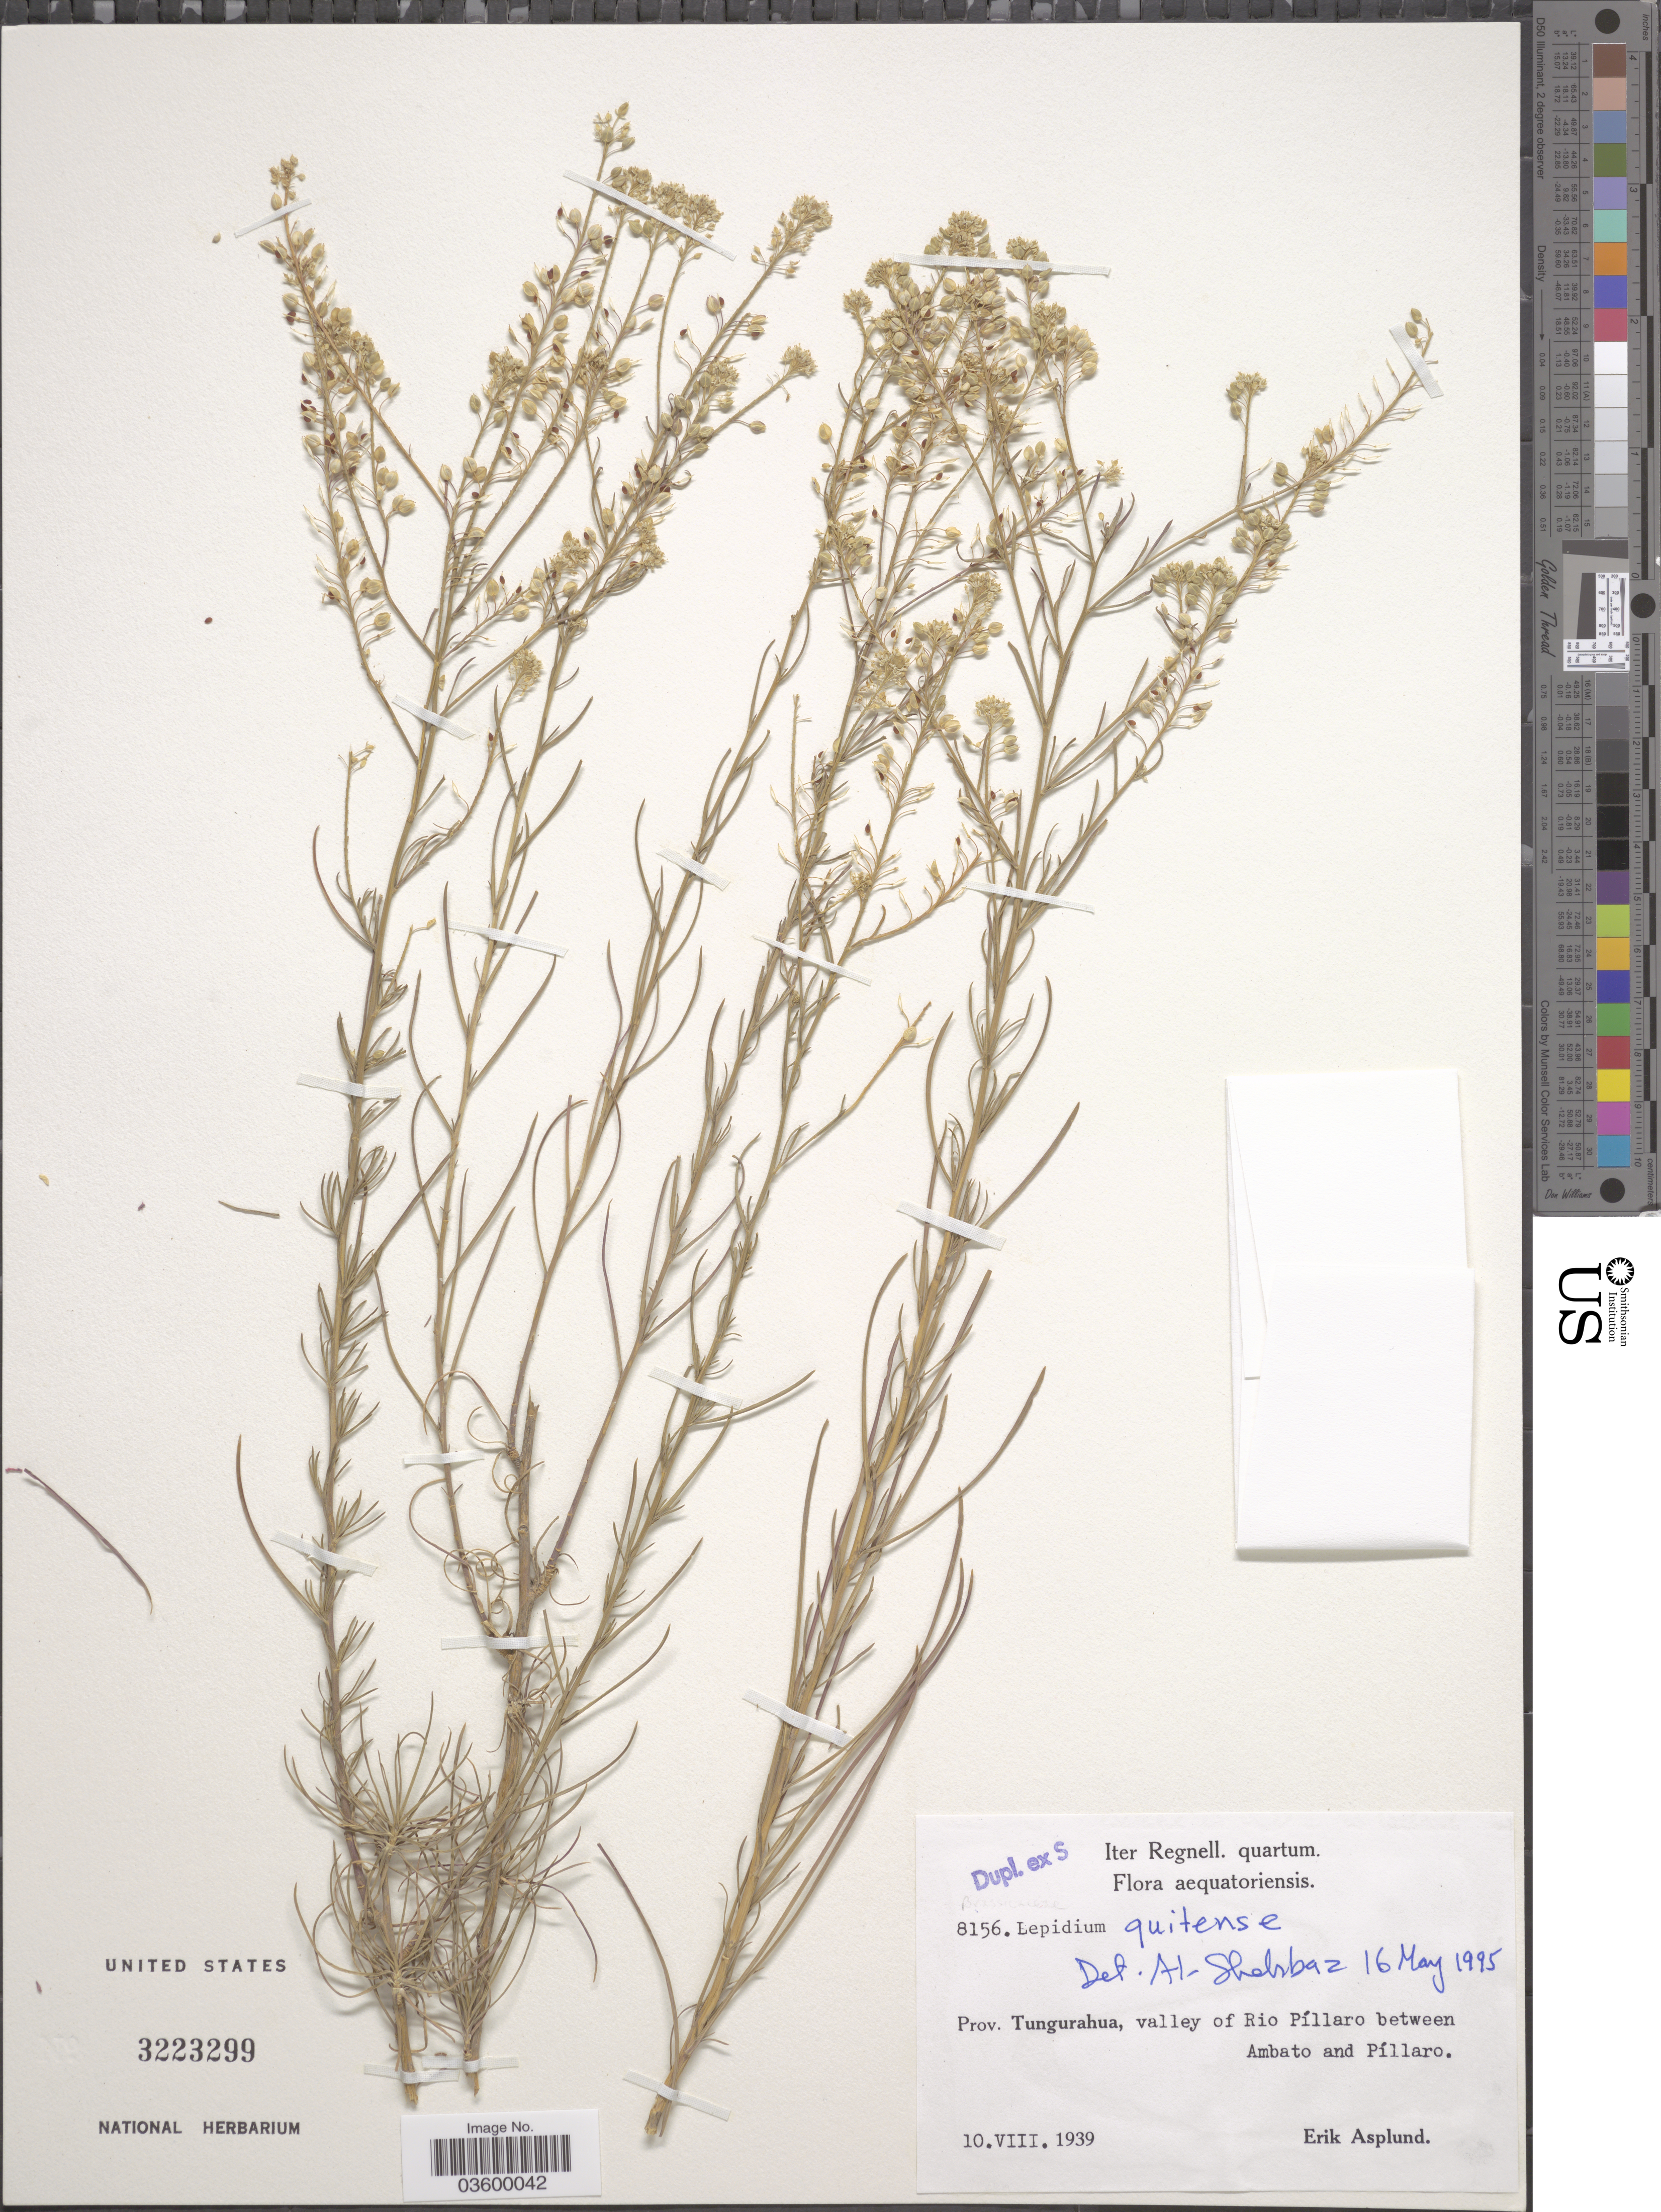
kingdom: Plantae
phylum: Tracheophyta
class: Magnoliopsida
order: Brassicales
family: Brassicaceae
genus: Lepidium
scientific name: Lepidium quitense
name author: Turcz.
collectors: E. Asplund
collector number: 8156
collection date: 1939-08-10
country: Ecuador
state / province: Tungurahua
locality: Valley of Rio Píllaro between Ambato and Píllaro.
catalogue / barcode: US 3223299